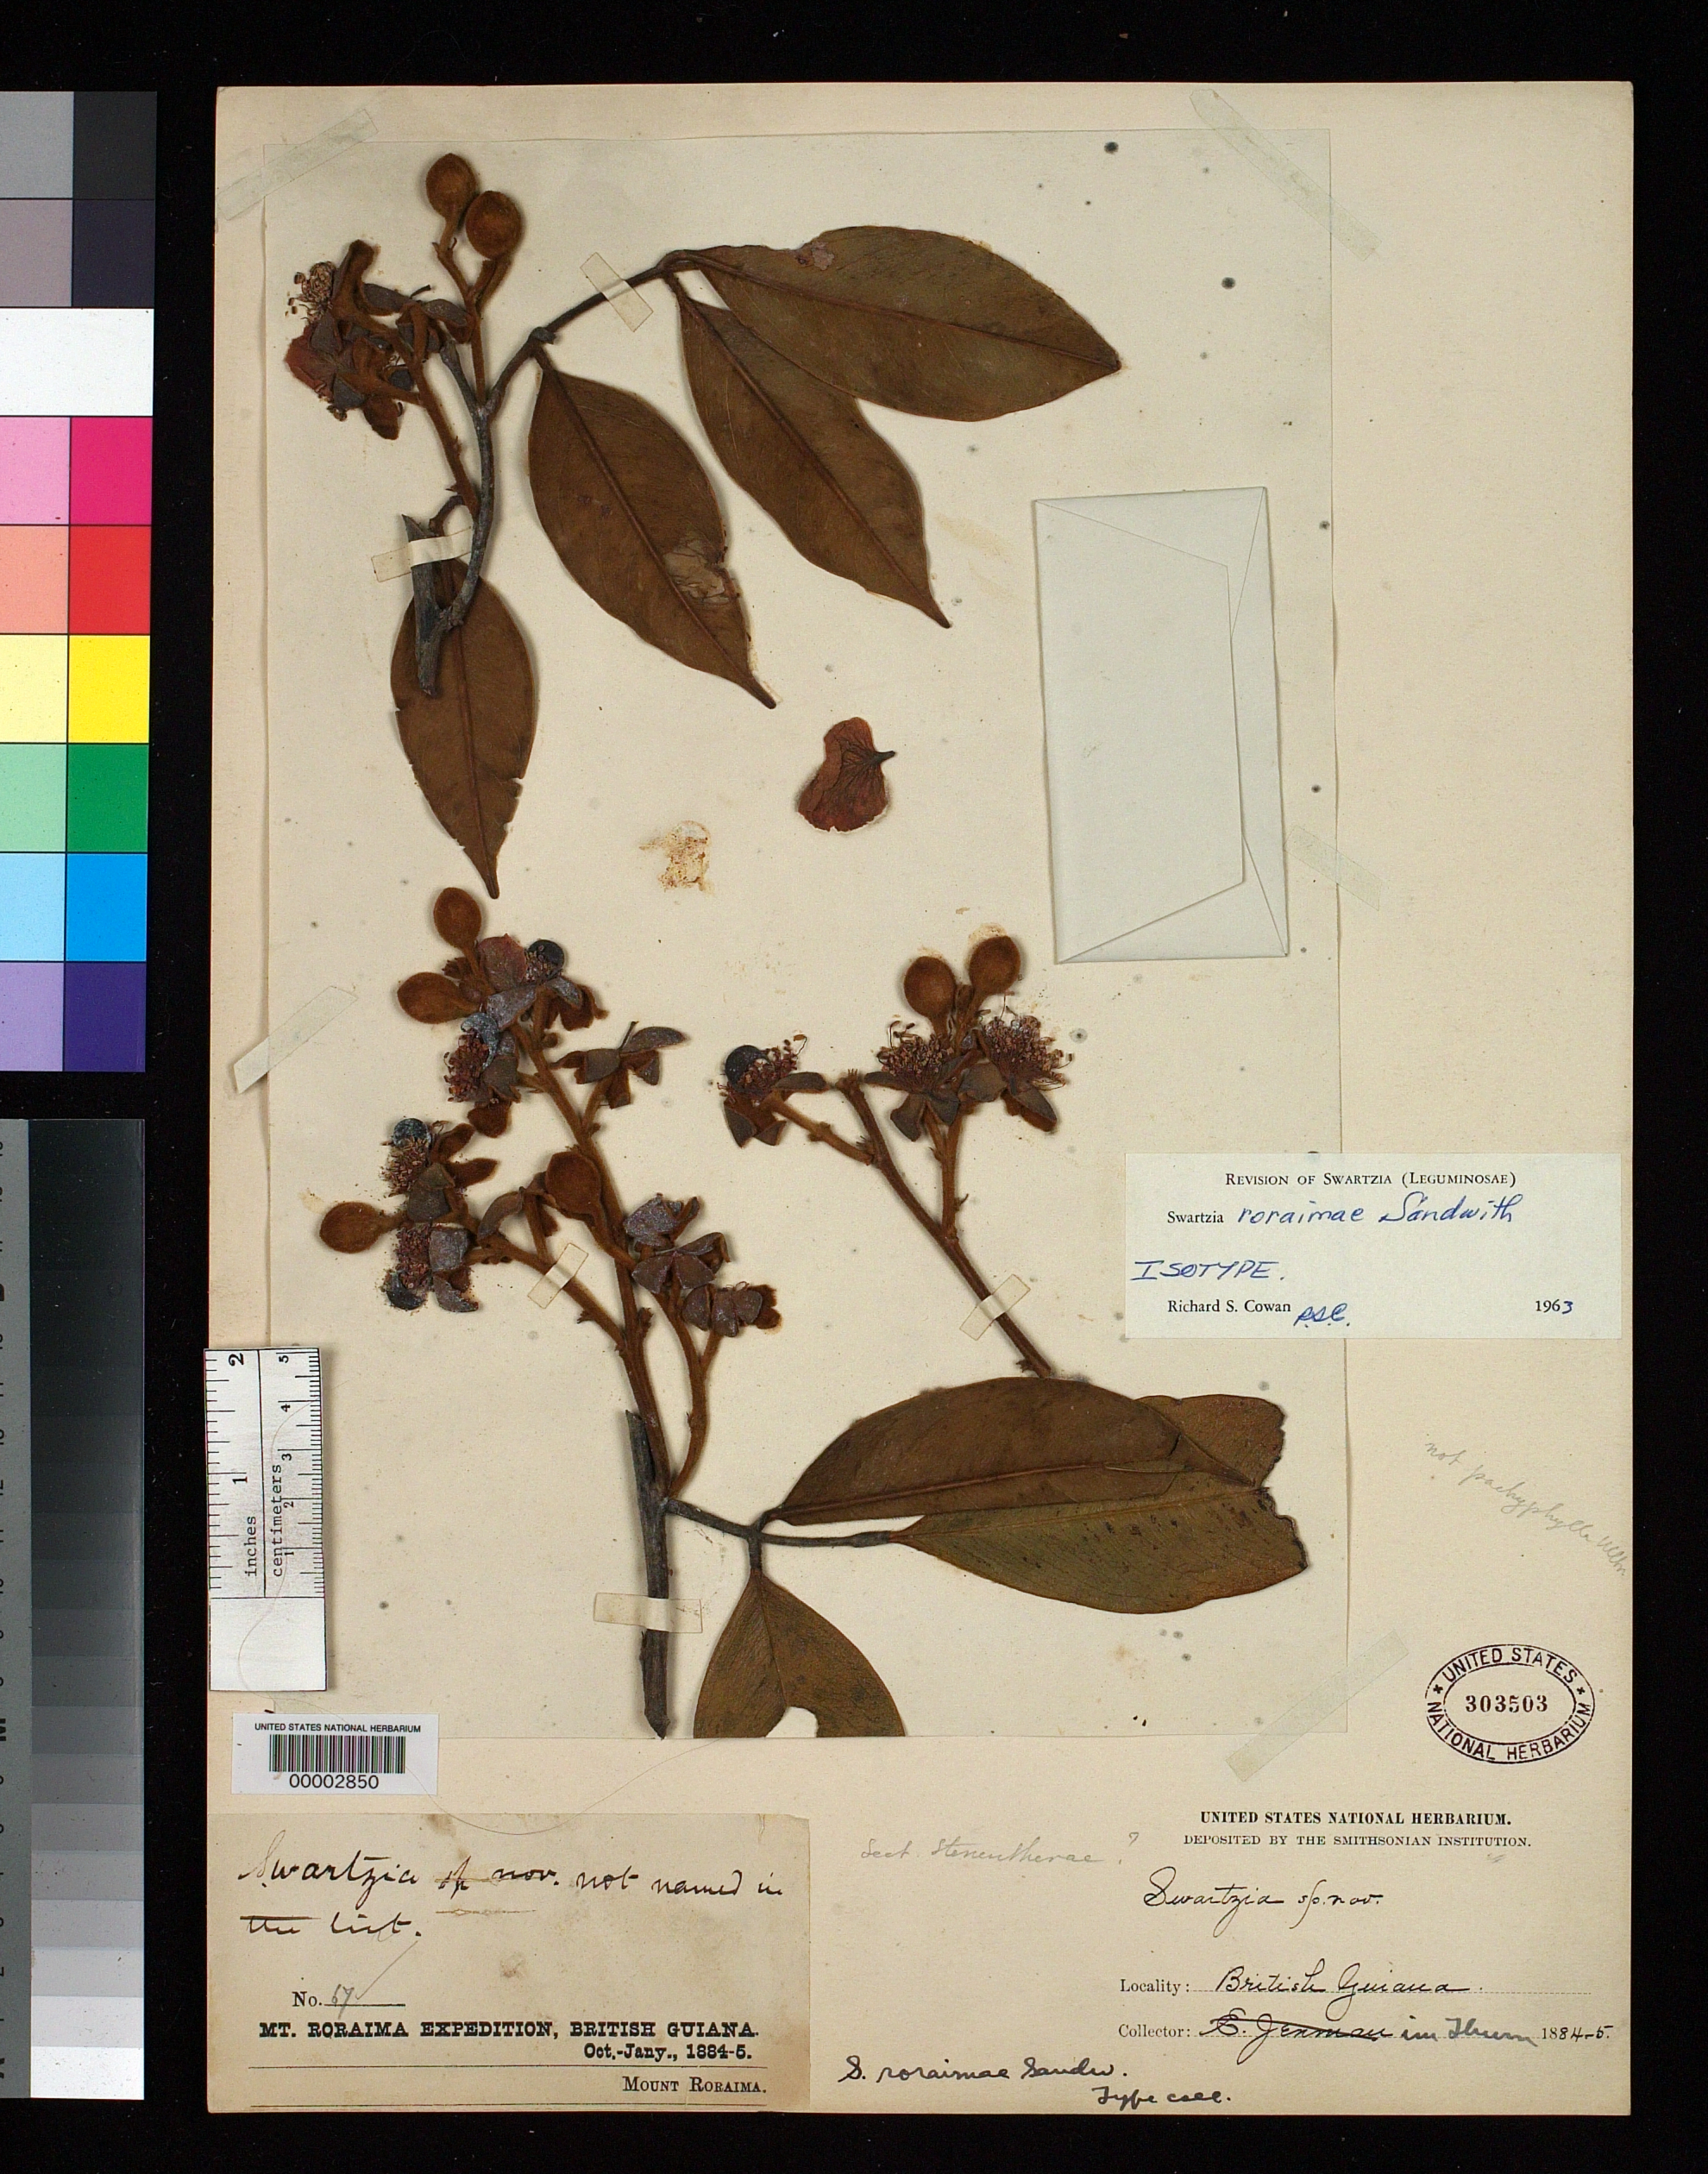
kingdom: Plantae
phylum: Tracheophyta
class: Magnoliopsida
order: Fabales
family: Fabaceae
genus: Swartzia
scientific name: Swartzia roraimae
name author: Sandwith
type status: Isotype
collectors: E. F. im Thurn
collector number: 67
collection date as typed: Dec 1884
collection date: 1884-12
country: Venezuela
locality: Mount Roraima.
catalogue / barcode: US 303503